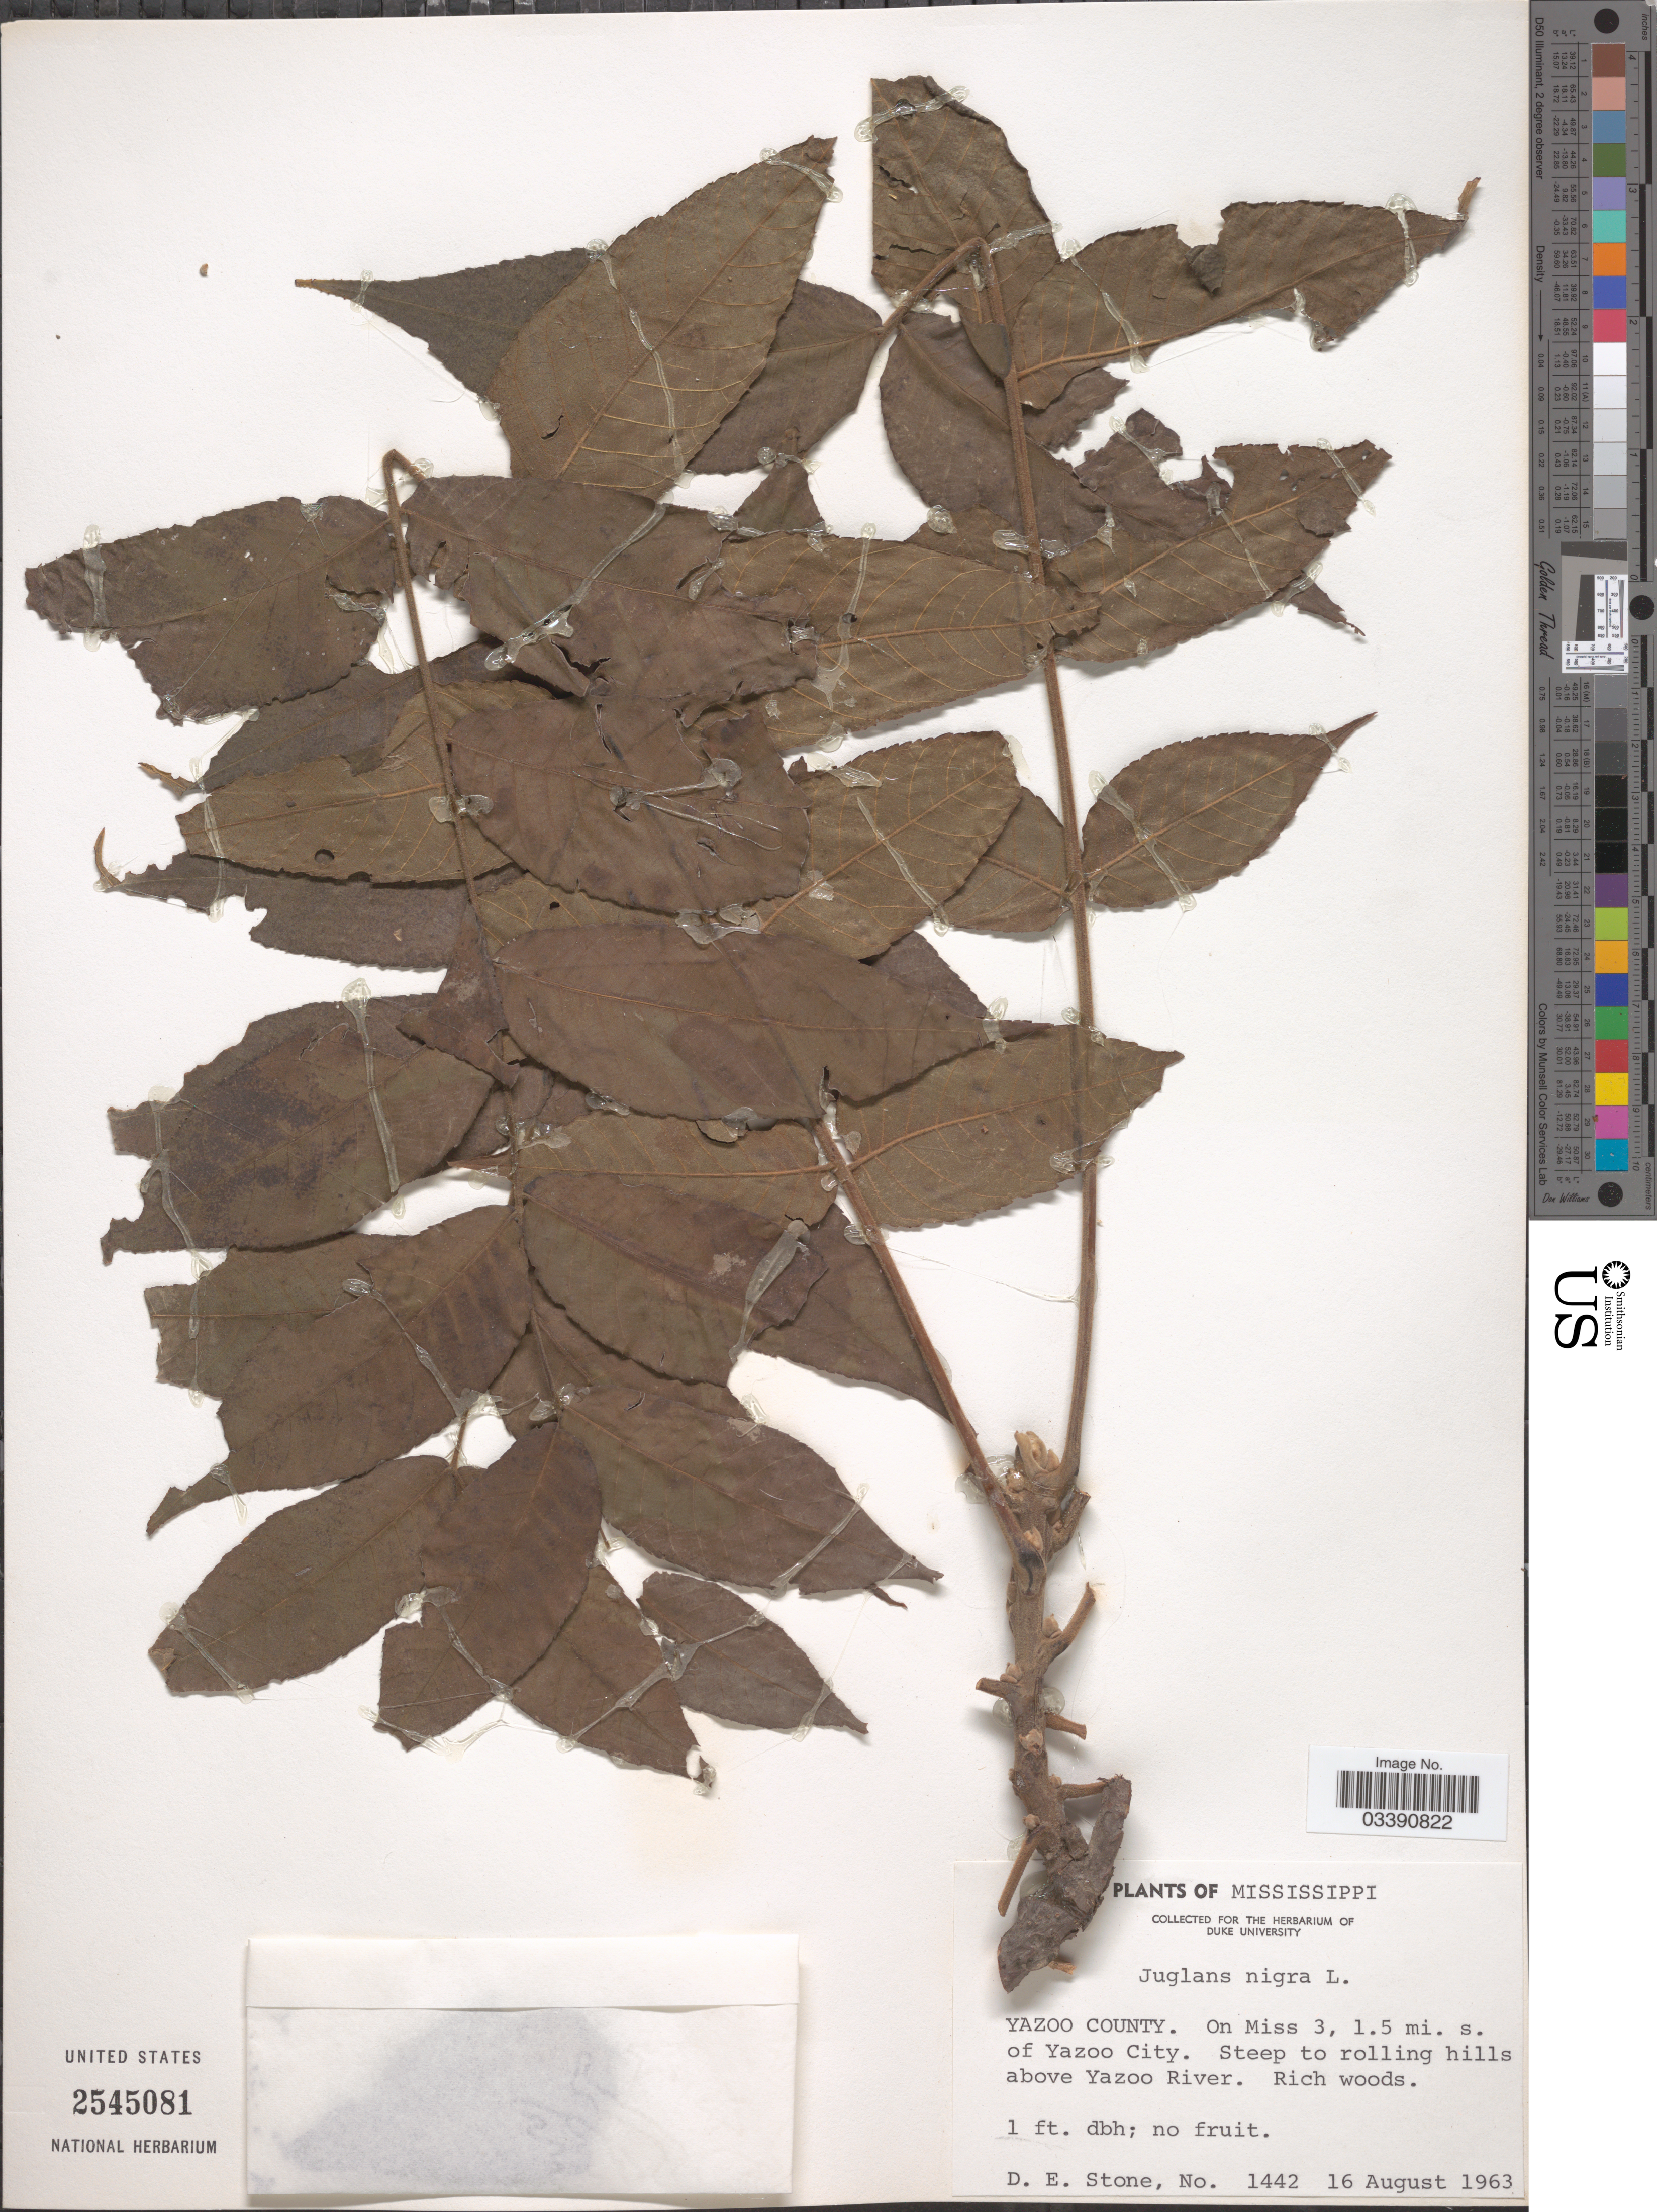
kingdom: Plantae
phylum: Tracheophyta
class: Magnoliopsida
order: Fagales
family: Juglandaceae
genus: Juglans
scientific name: Juglans nigra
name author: L.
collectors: D. E. Stone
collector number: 1442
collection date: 1963-08-16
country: United States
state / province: Mississippi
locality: Yazoo County. On Miss 3, 1.5 mi. s. of Yazoo City. Steep to rolling hills above Yazoo River.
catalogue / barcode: US 2545081